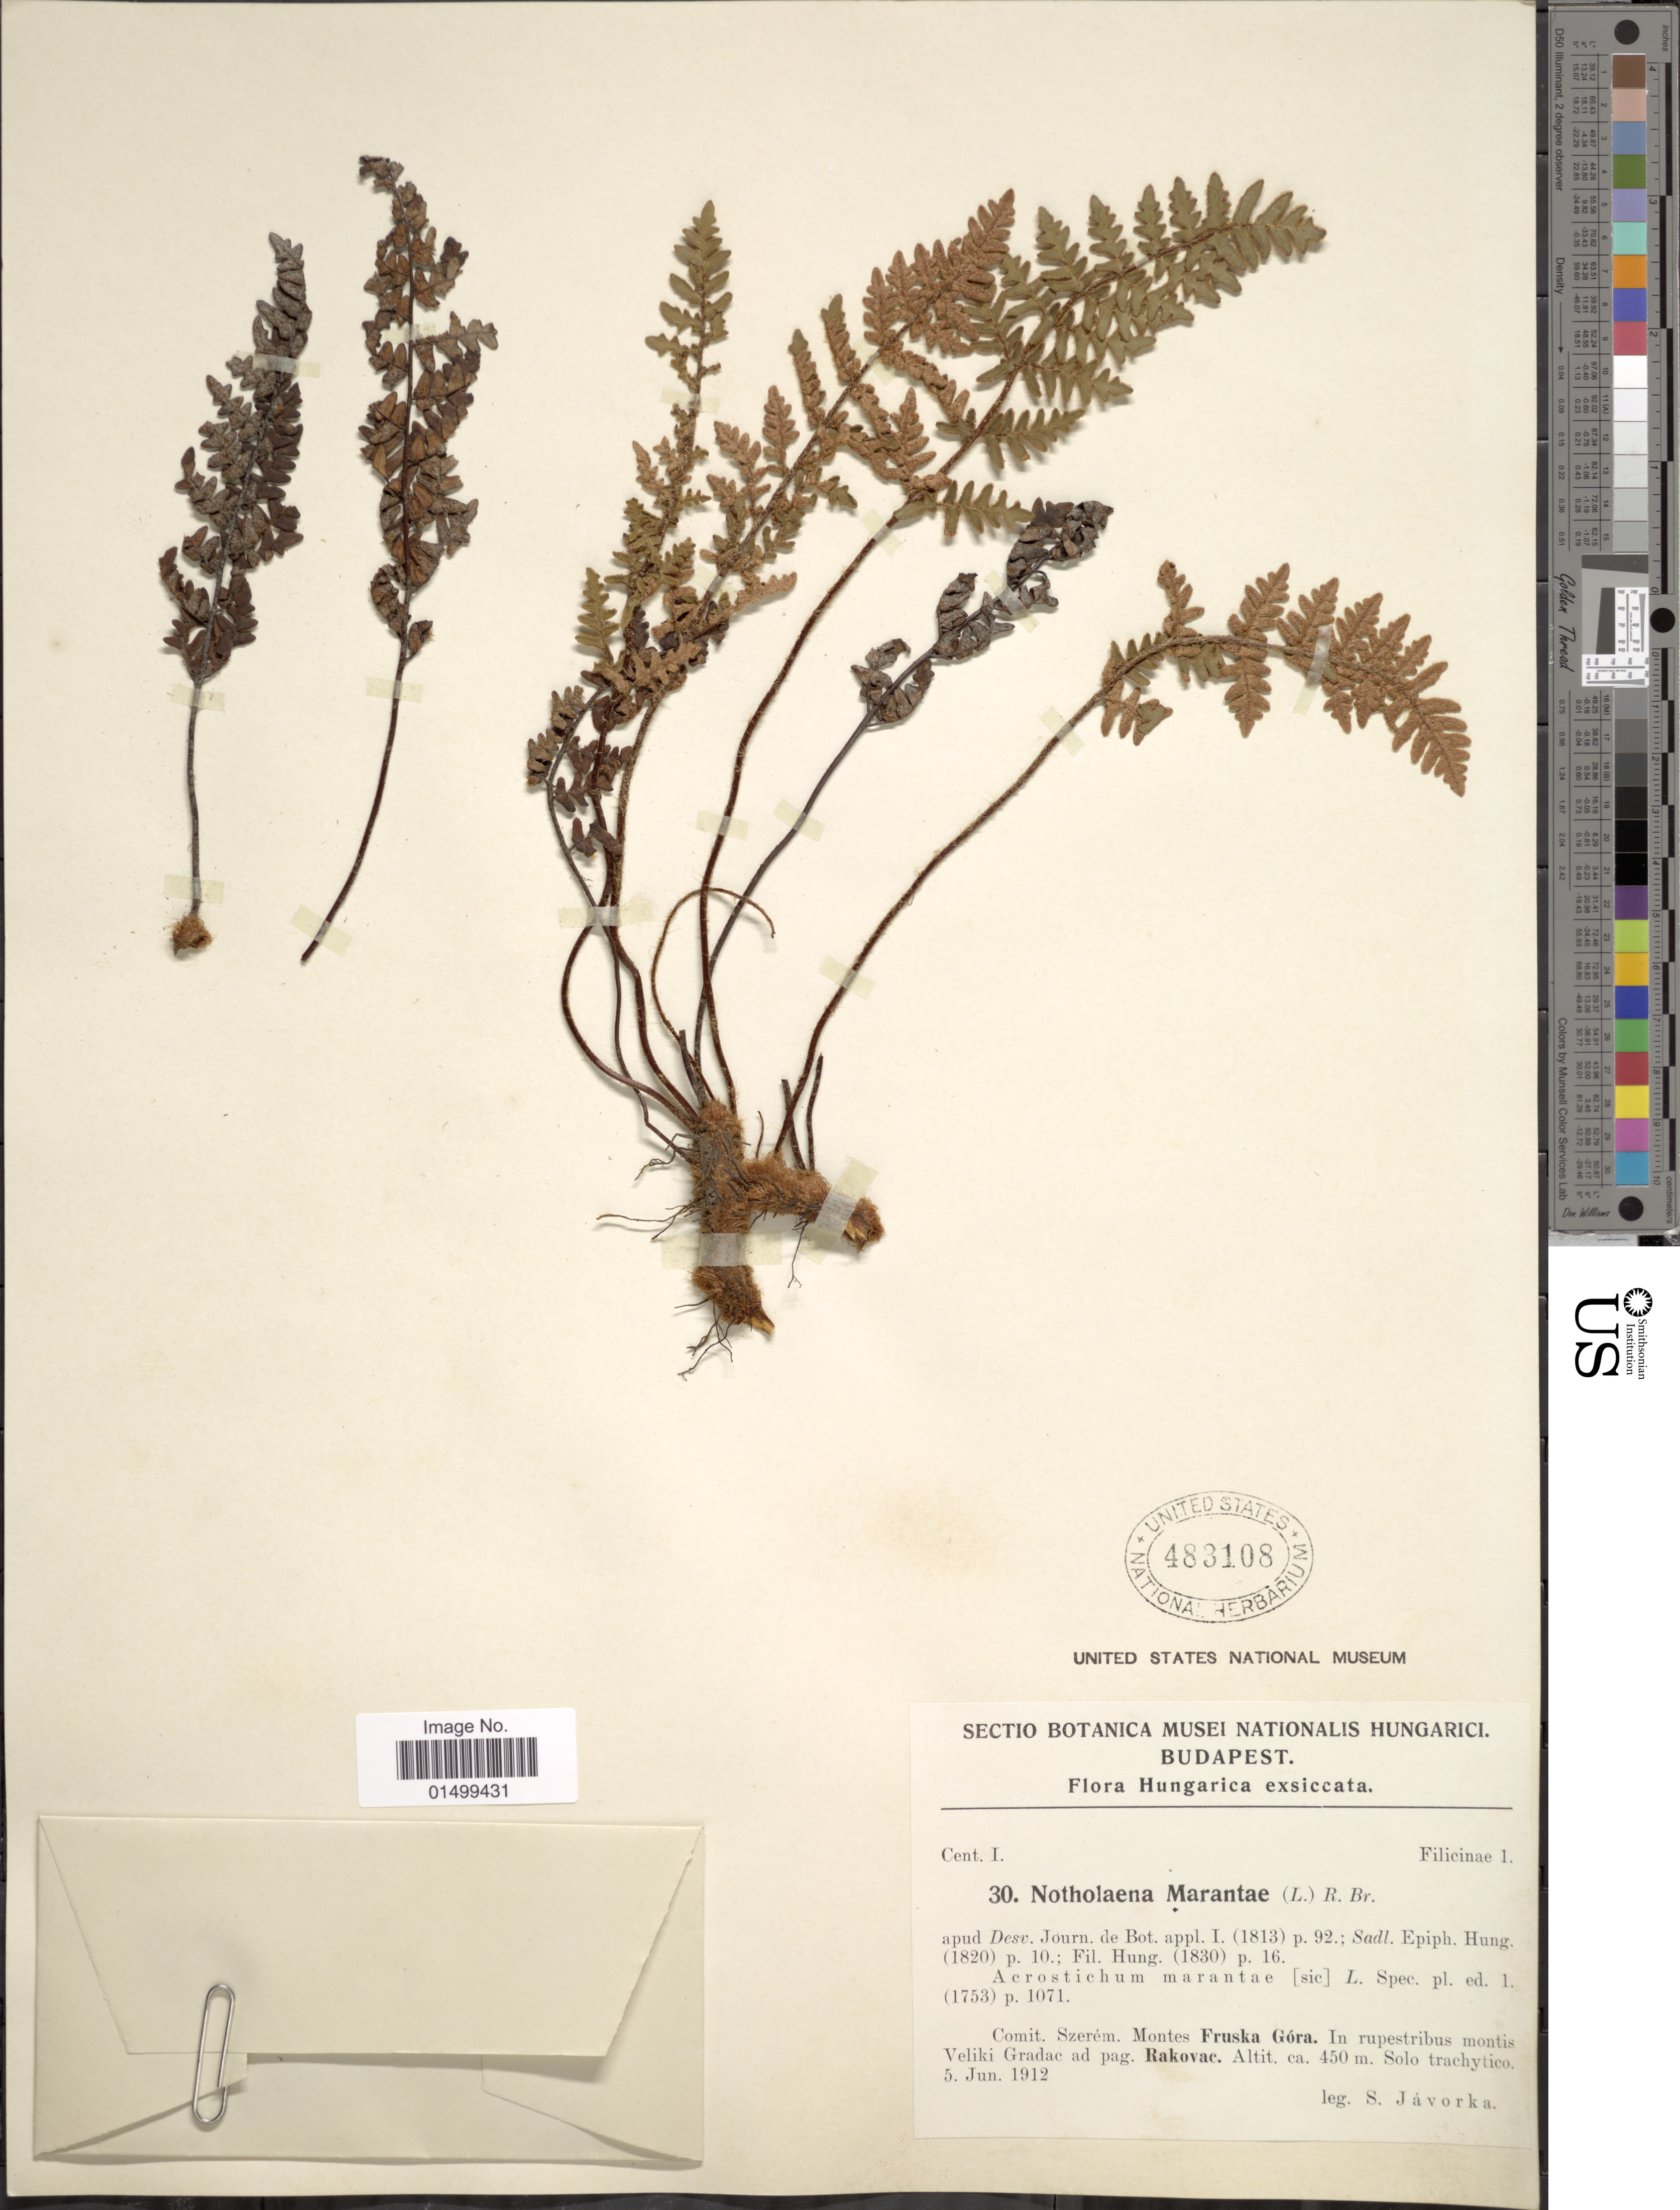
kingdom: Plantae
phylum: Tracheophyta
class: Polypodiopsida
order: Polypodiales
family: Pteridaceae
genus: Cheilanthes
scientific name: Cheilanthes marantae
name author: Domin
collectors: S. Javorka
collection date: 1912-06-05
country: Hungary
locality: Montes Fruska Gora. In rupetribus montis Veliki Gradae ad. pag. Rakovac.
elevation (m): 450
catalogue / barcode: US 483108